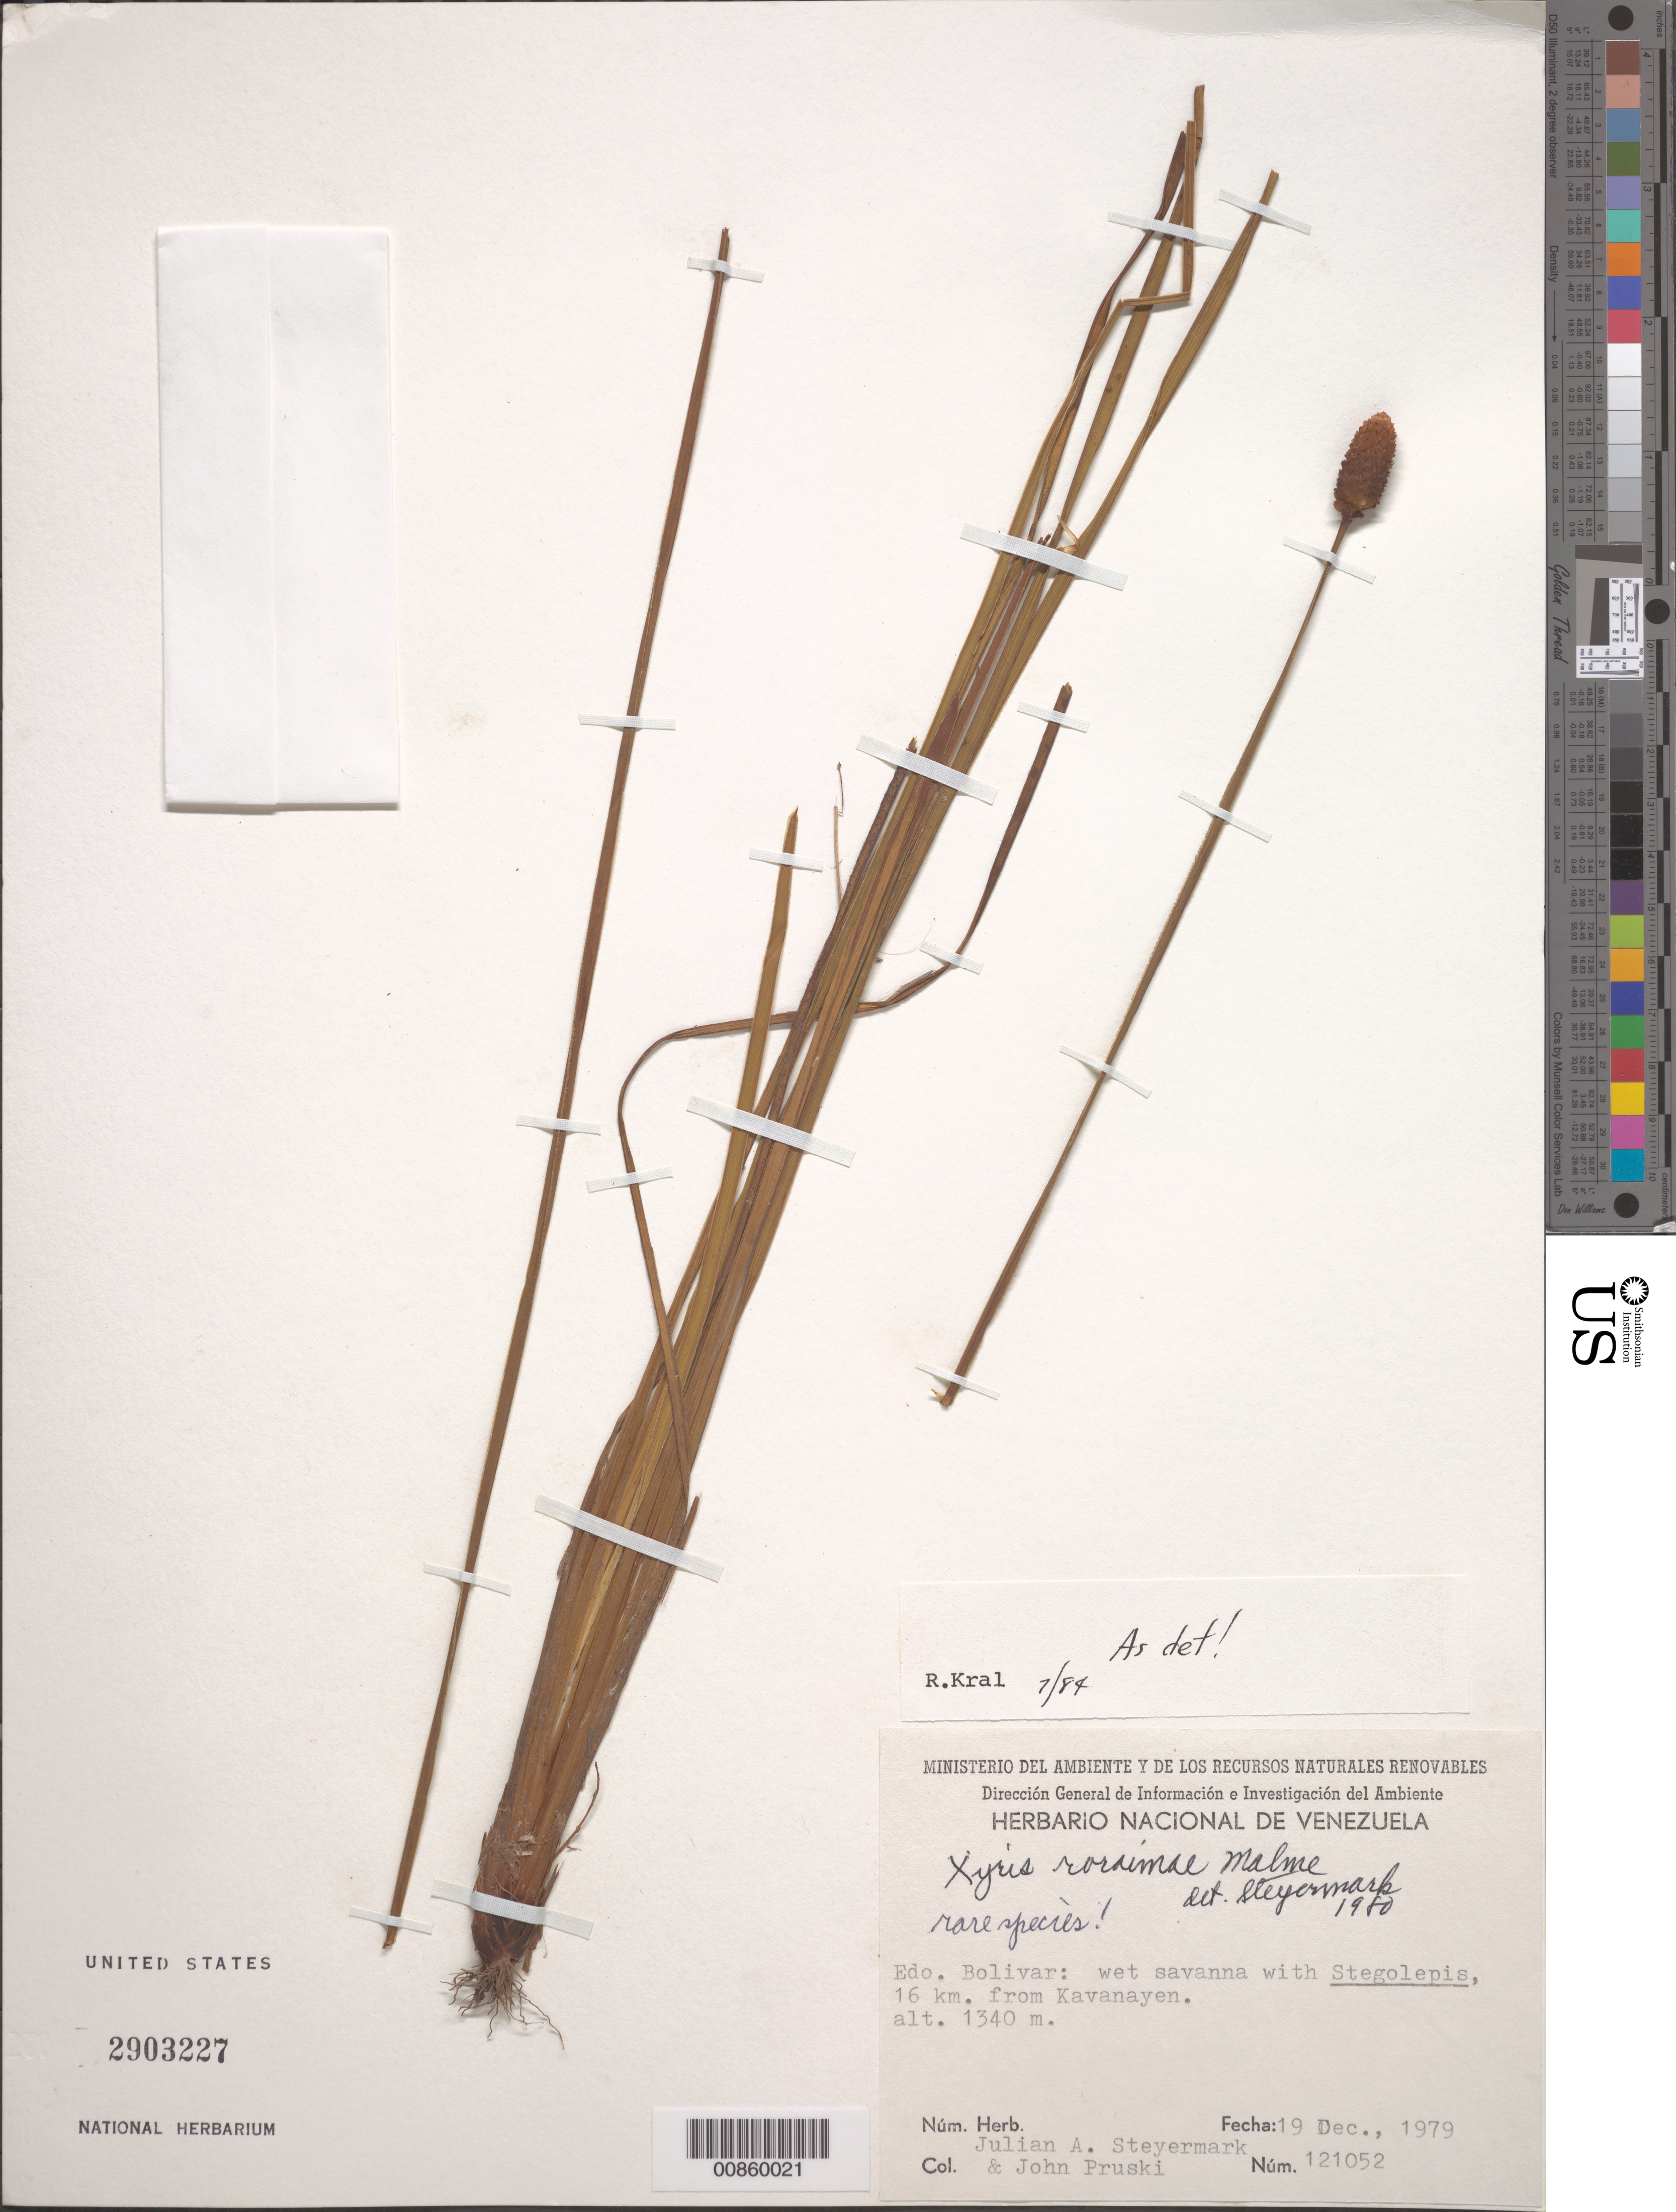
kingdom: Plantae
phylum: Tracheophyta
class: Liliopsida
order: Poales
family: Xyridaceae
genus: Xyris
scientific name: Xyris roraimae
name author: Malme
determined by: Steyermark, Julian A., (VEN)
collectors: J. Steyermark & J. F. Pruski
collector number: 121052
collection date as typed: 19-Dec-79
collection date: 1979-12-19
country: Venezuela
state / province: Amazonas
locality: Kavanayen, 16 km from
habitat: Wet savanna with Stegolepis.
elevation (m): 1340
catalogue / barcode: US 2903227